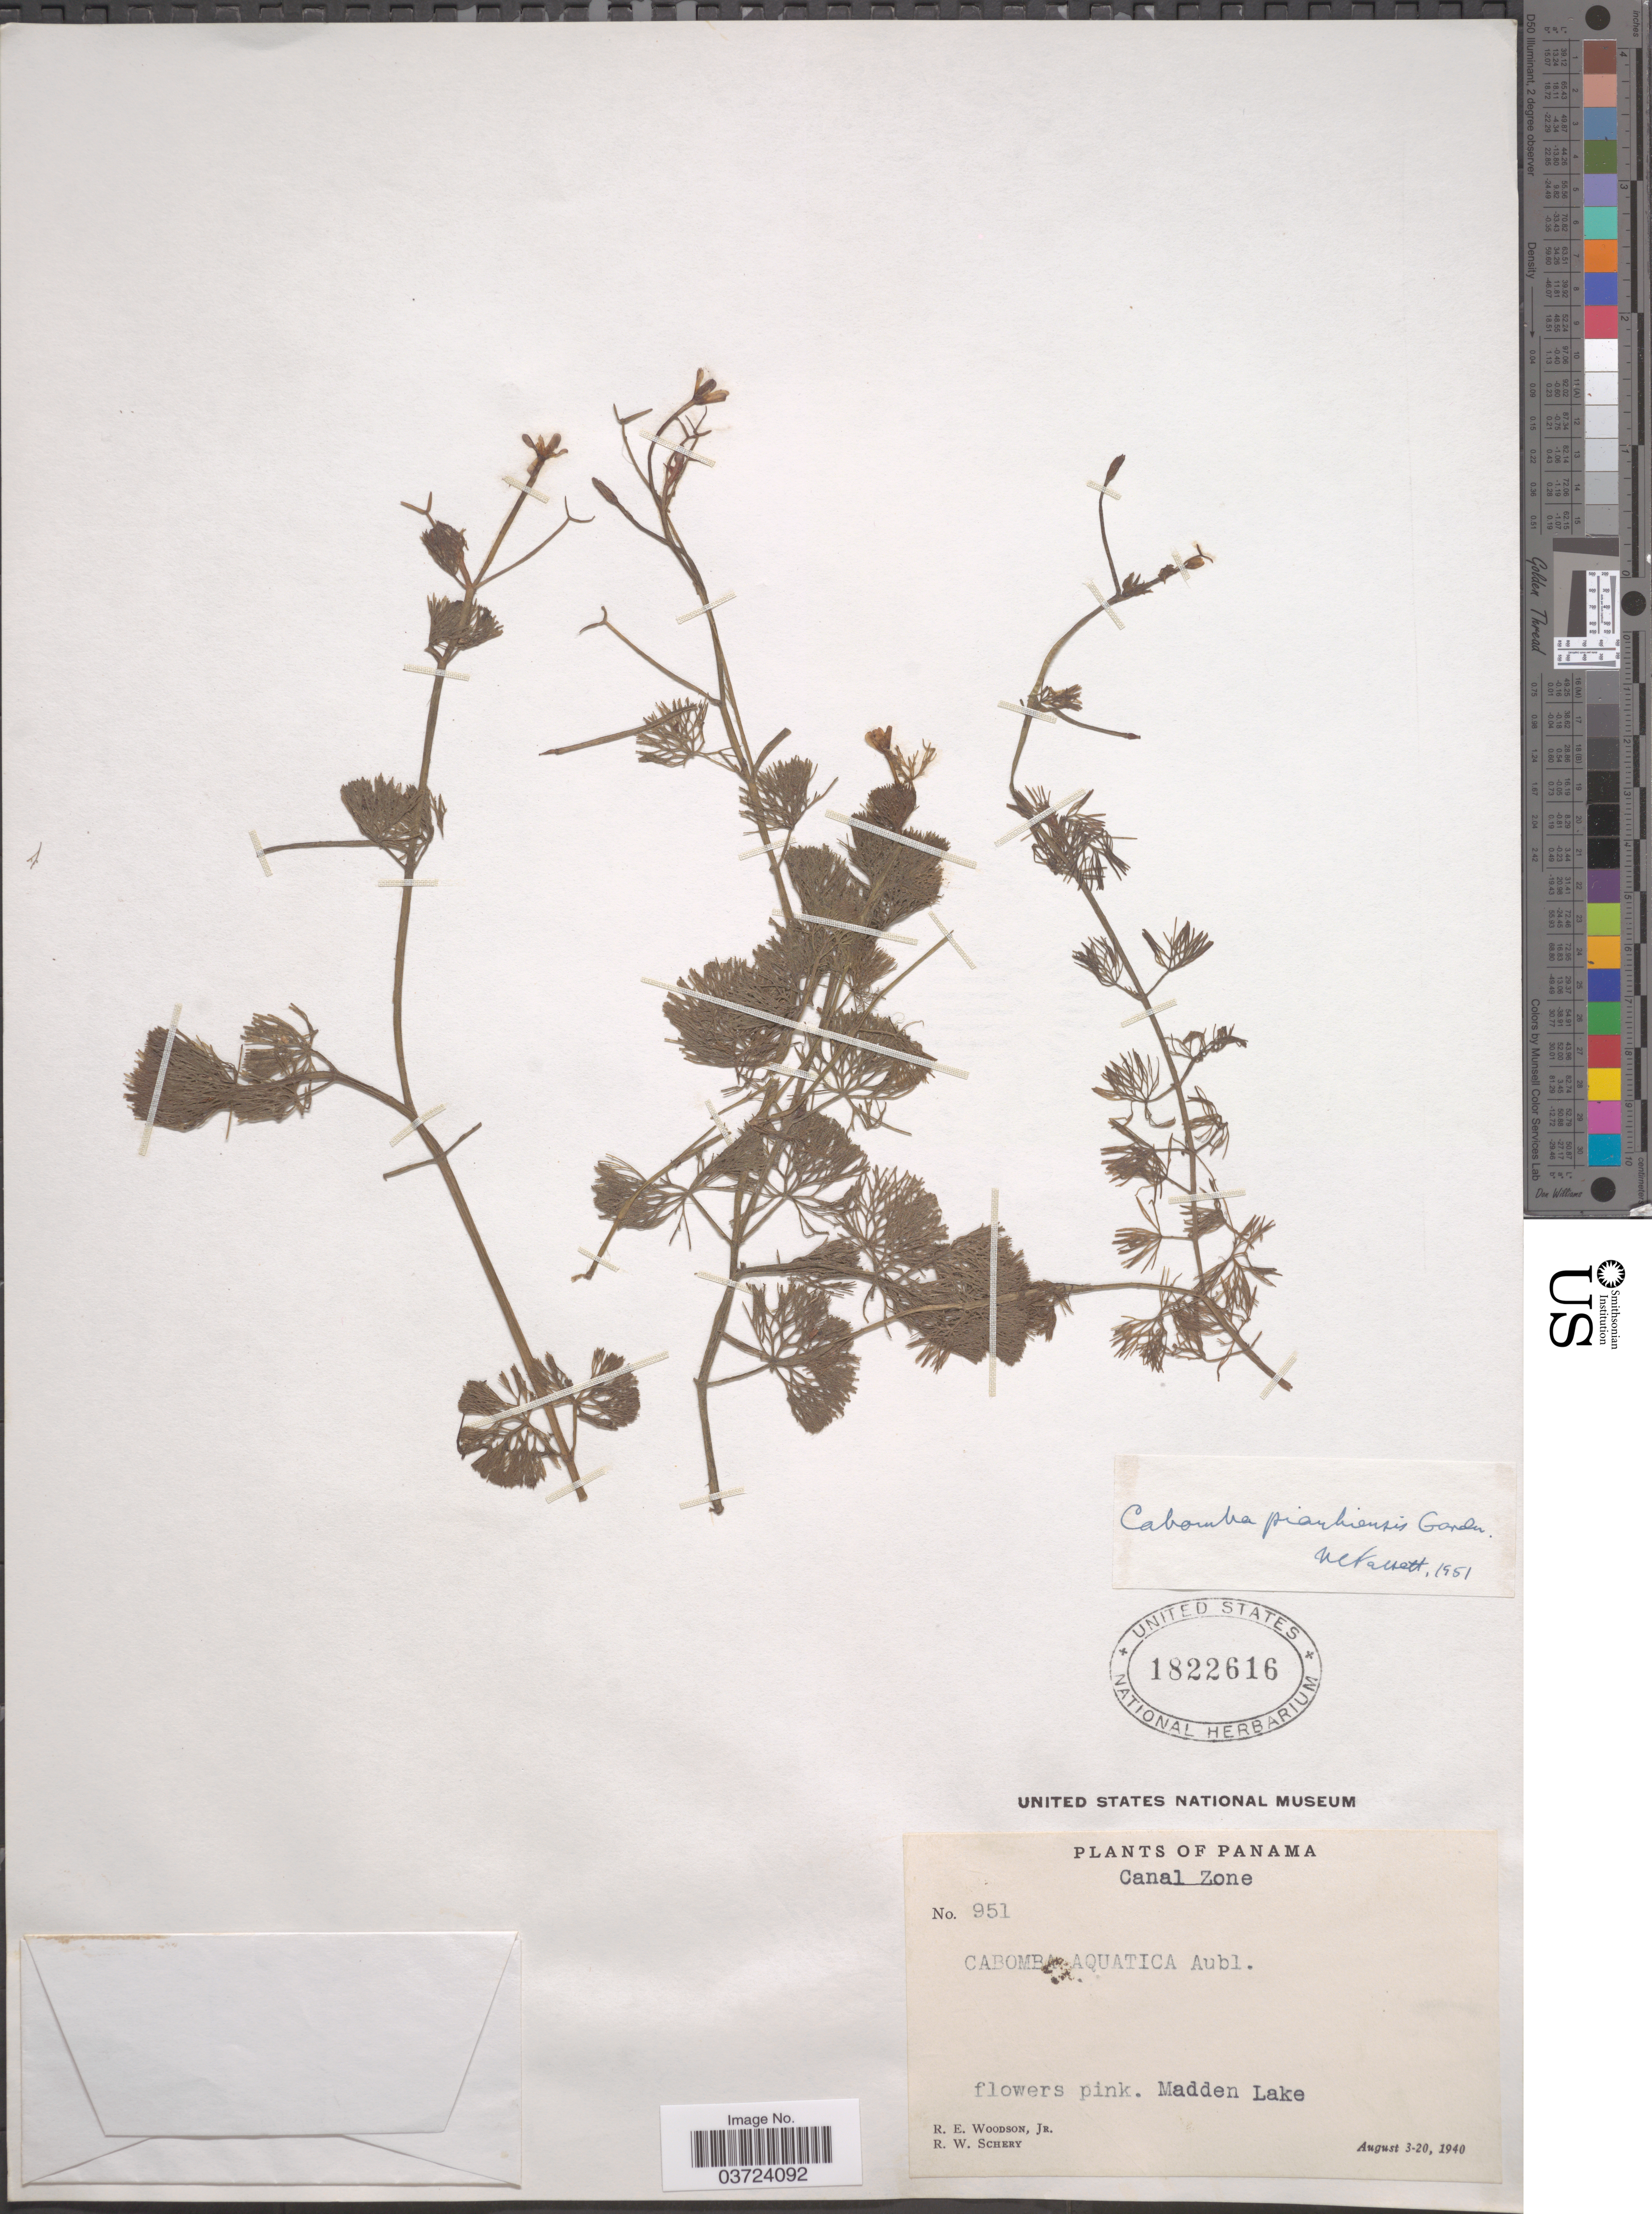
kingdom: Plantae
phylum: Tracheophyta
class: Magnoliopsida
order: Nymphaeales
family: Cabombaceae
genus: Cabomba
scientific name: Cabomba piauhyensis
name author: Gardner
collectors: R. E. Woodson & R. W. Schery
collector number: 951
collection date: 1940-08-03/1940-08-20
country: Panama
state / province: Colón / Panamá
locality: Canal Zone. Madden Lake.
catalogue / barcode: US 1822616